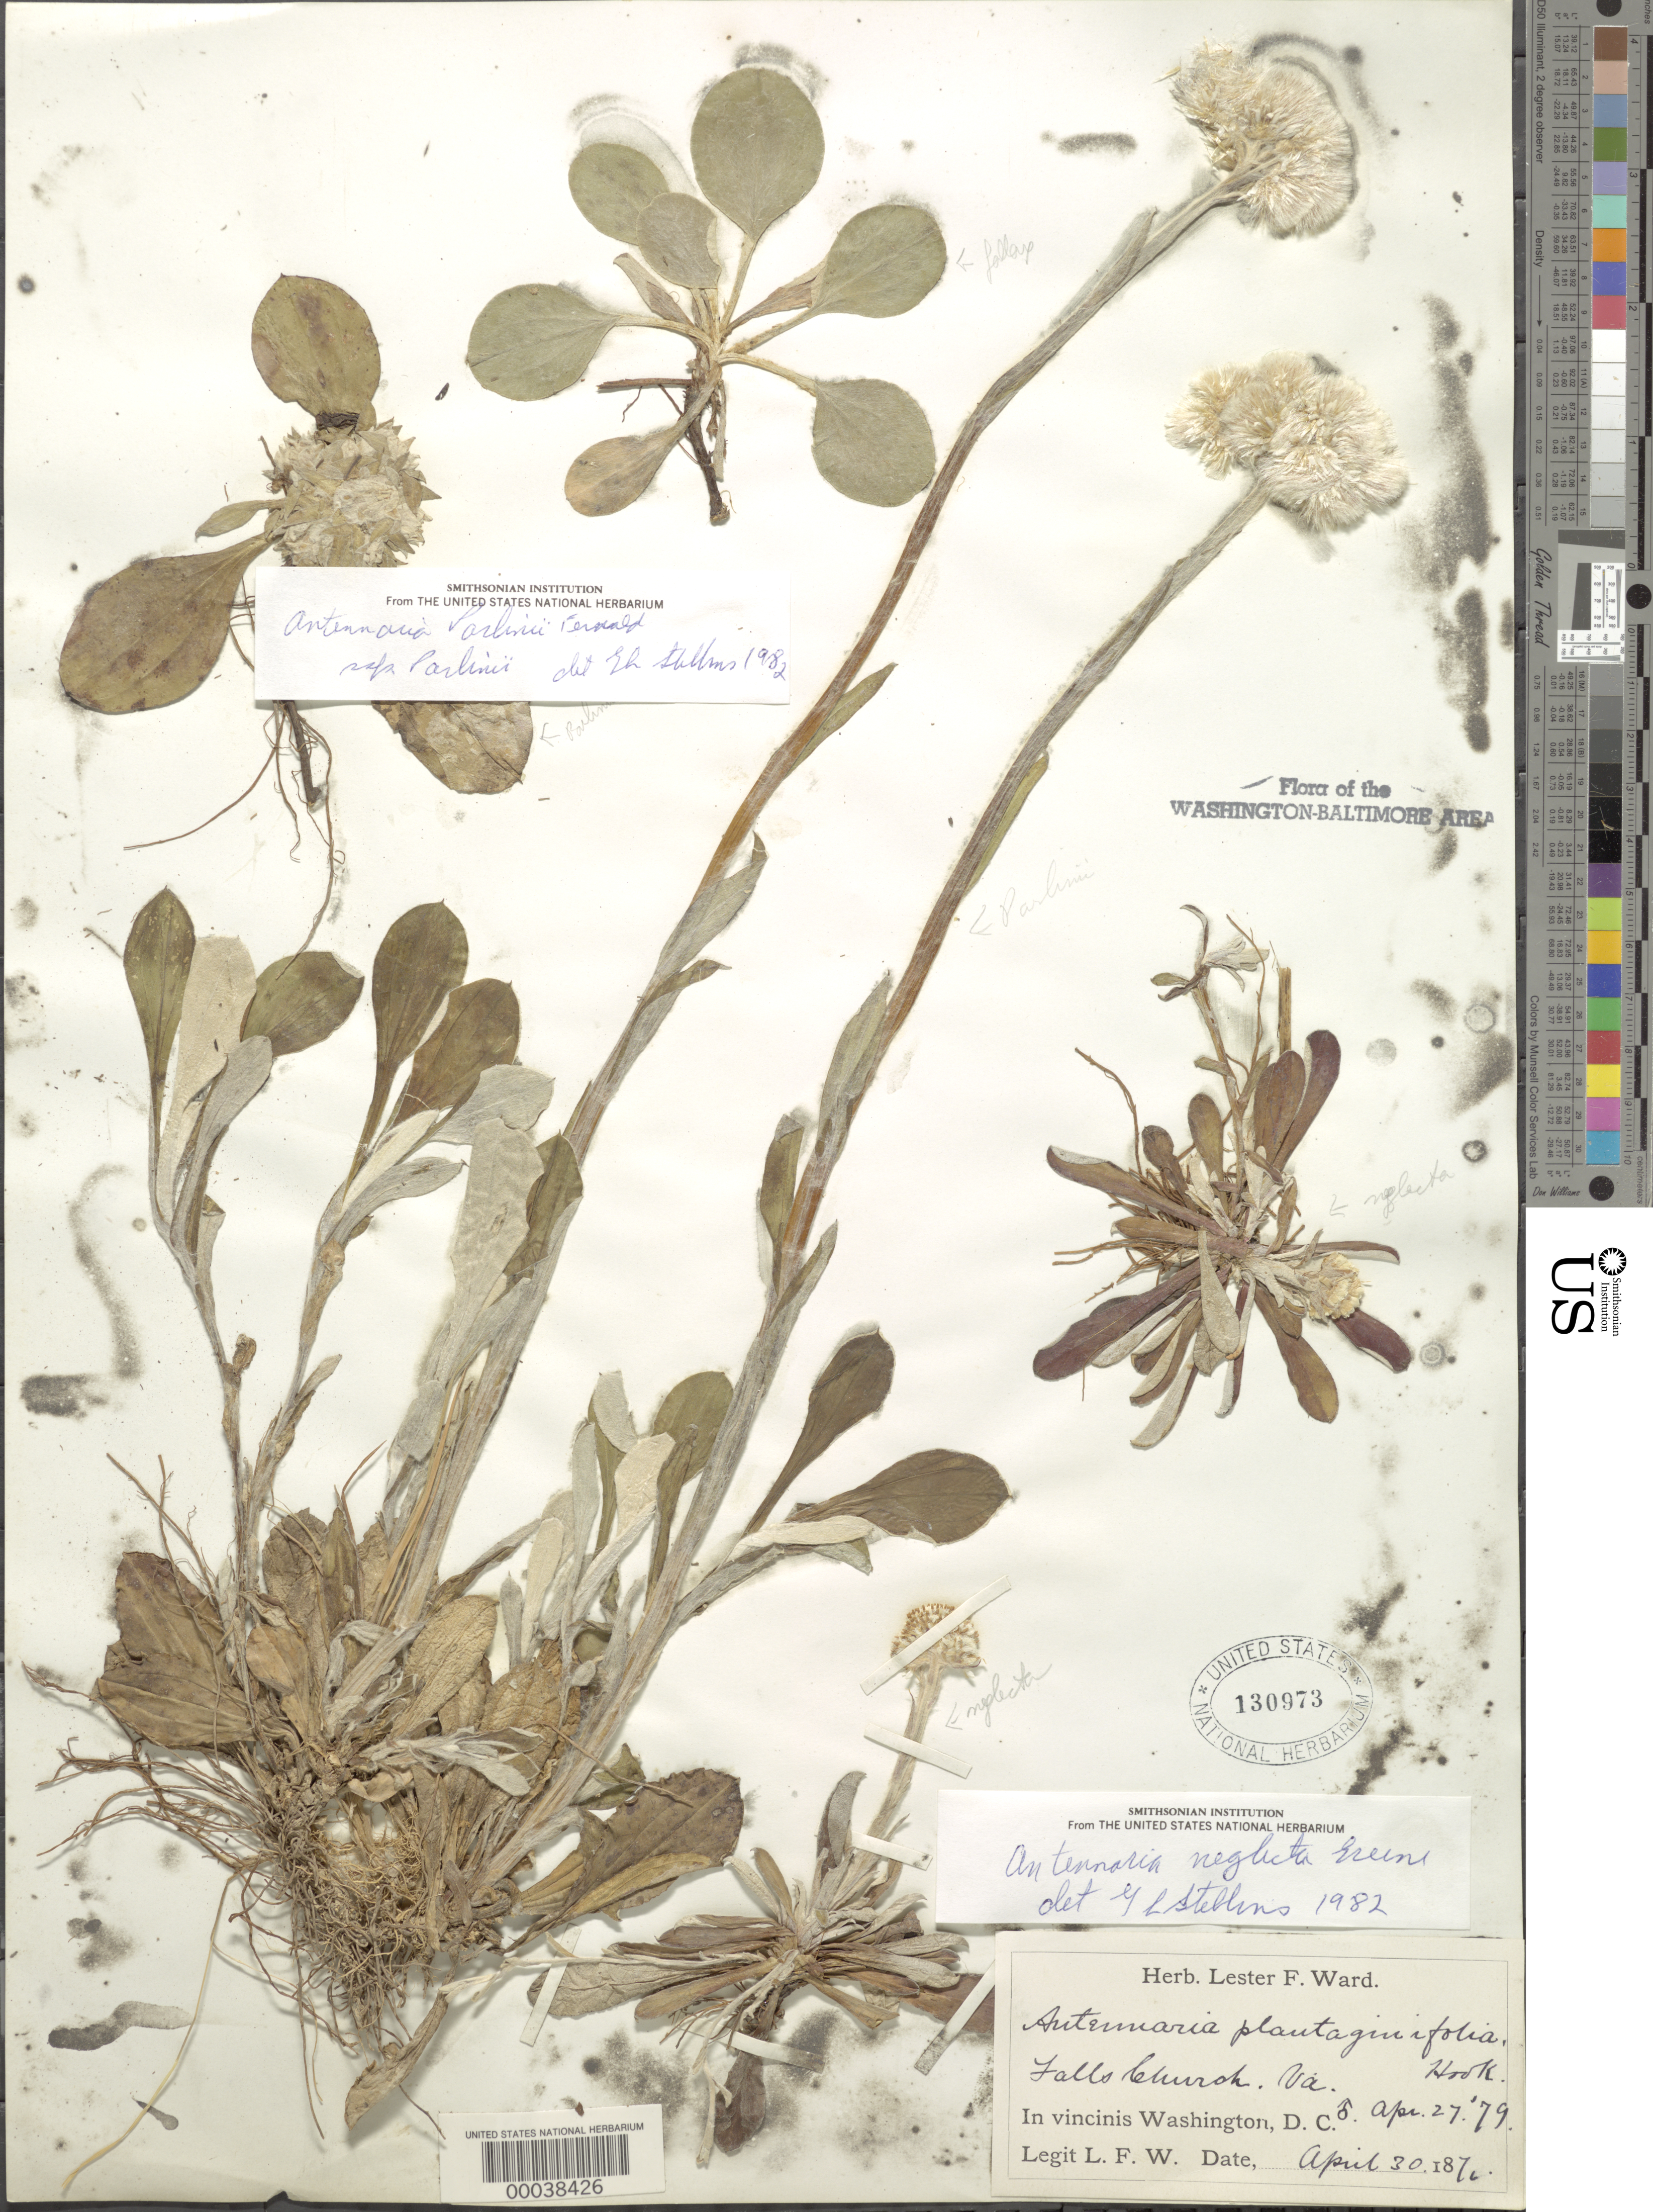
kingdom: Plantae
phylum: Tracheophyta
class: Magnoliopsida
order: Asterales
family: Asteraceae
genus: Antennaria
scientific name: Antennaria neglecta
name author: Greene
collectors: L. F. Ward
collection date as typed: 30 Apr 1879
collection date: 1879-04-30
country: United States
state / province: Virginia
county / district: City of Falls Church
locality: Falls Church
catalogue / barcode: US 130973